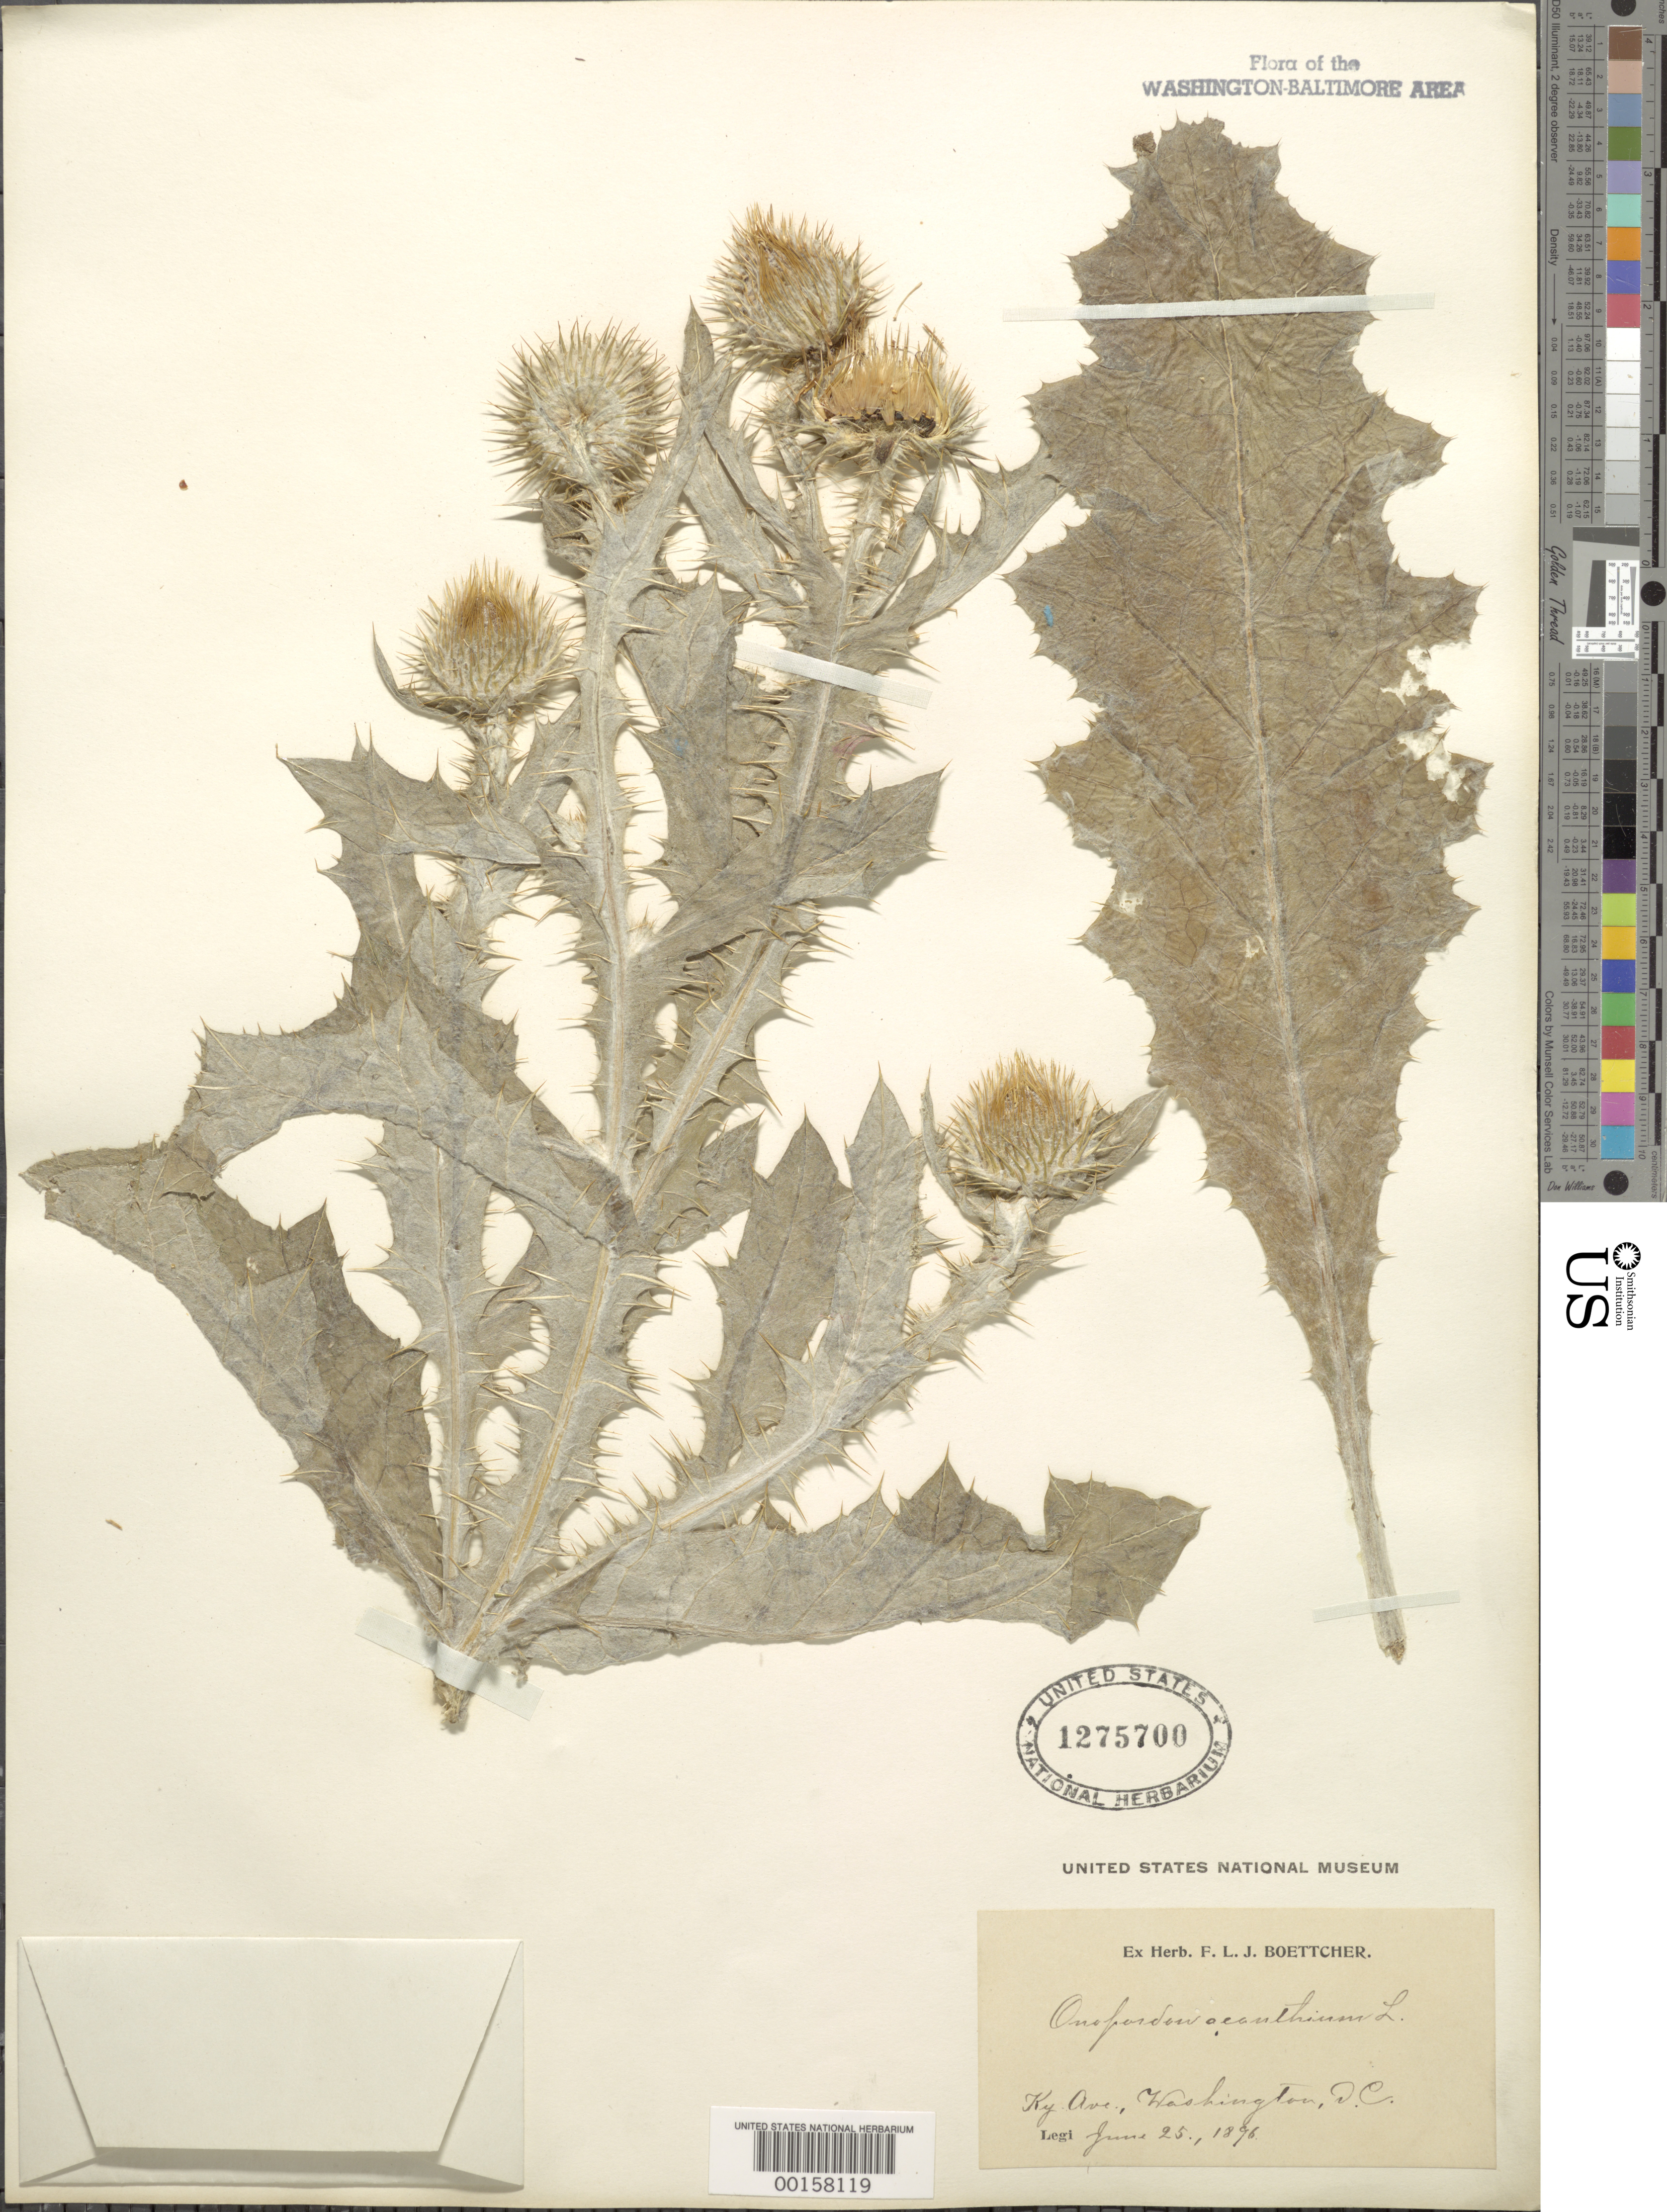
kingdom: Plantae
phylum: Tracheophyta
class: Magnoliopsida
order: Asterales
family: Asteraceae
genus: Onopordum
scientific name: Onopordum acanthium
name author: L.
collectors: F. Boettcher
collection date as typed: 25 Jun 1896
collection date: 1896-06-25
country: United States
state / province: District of Columbia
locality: Ky. Ave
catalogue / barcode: US 1275700